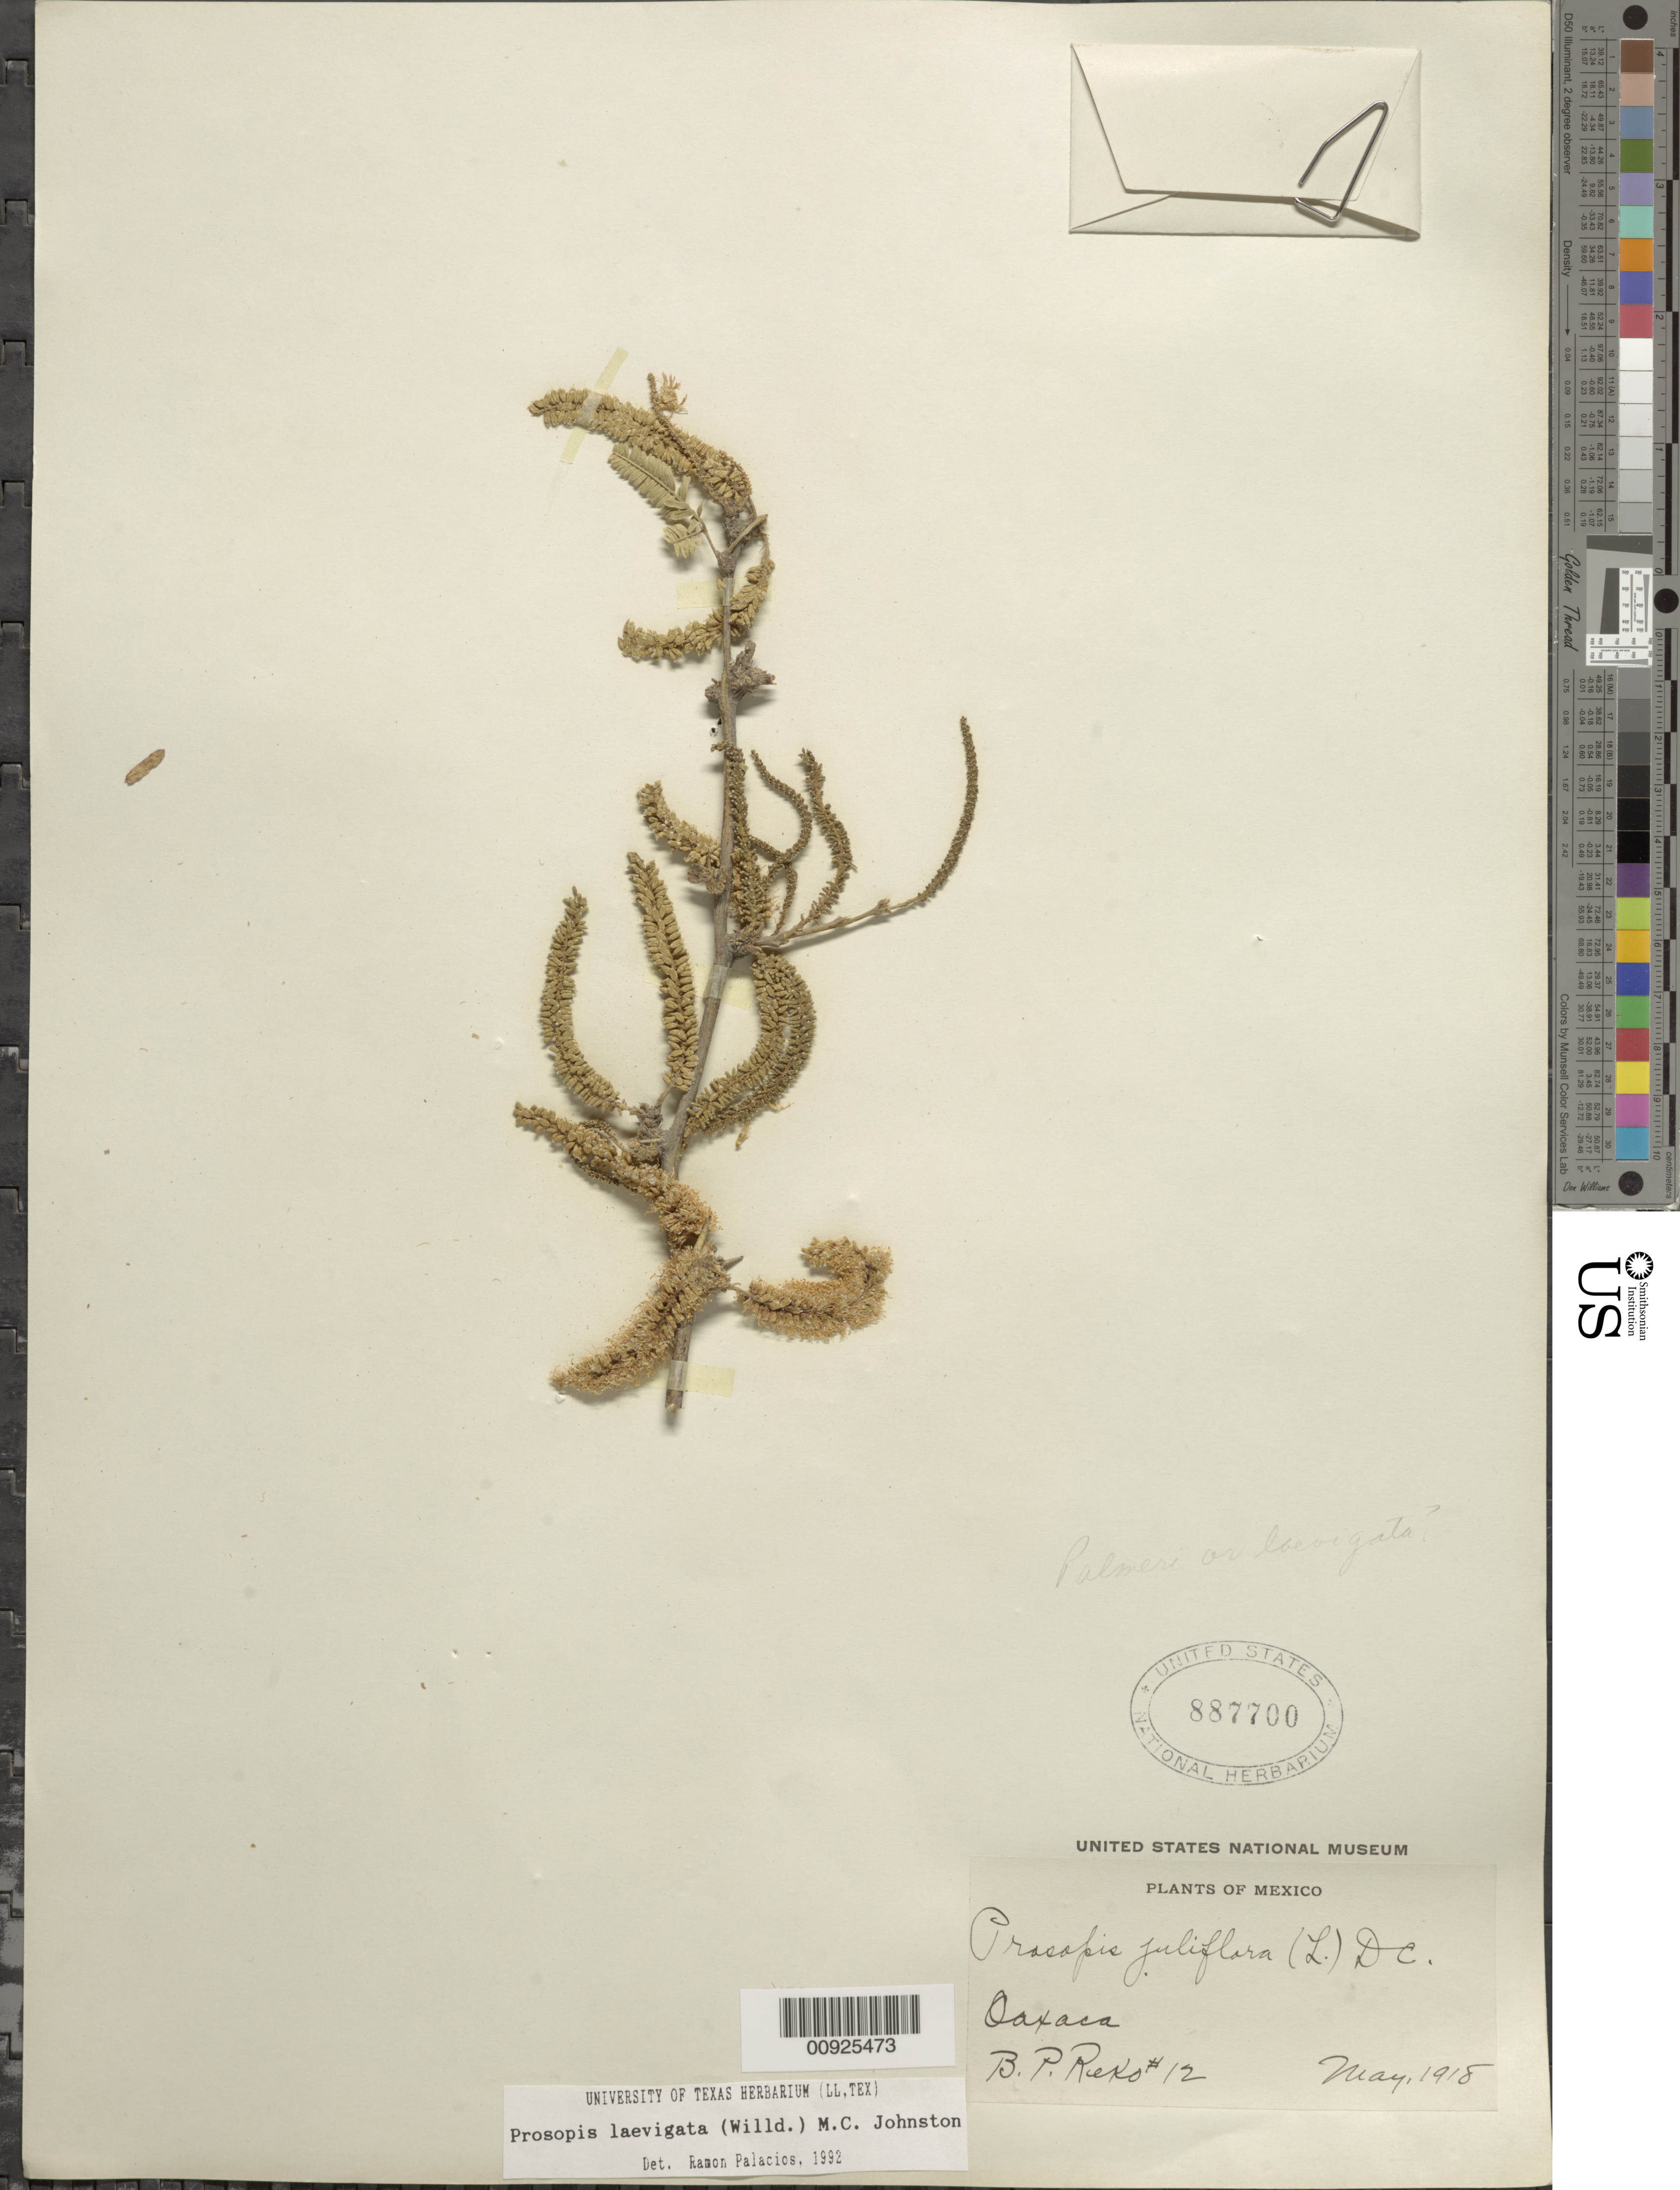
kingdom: Plantae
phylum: Tracheophyta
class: Magnoliopsida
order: Fabales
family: Fabaceae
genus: Neltuma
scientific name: Neltuma laevigata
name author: (Humb. & Bonpl. ex Willd.) Britton & Rose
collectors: B. P. Reko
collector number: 12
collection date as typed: May 1918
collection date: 1918-05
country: Mexico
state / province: Oaxaca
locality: Oaxaca.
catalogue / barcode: US 887700